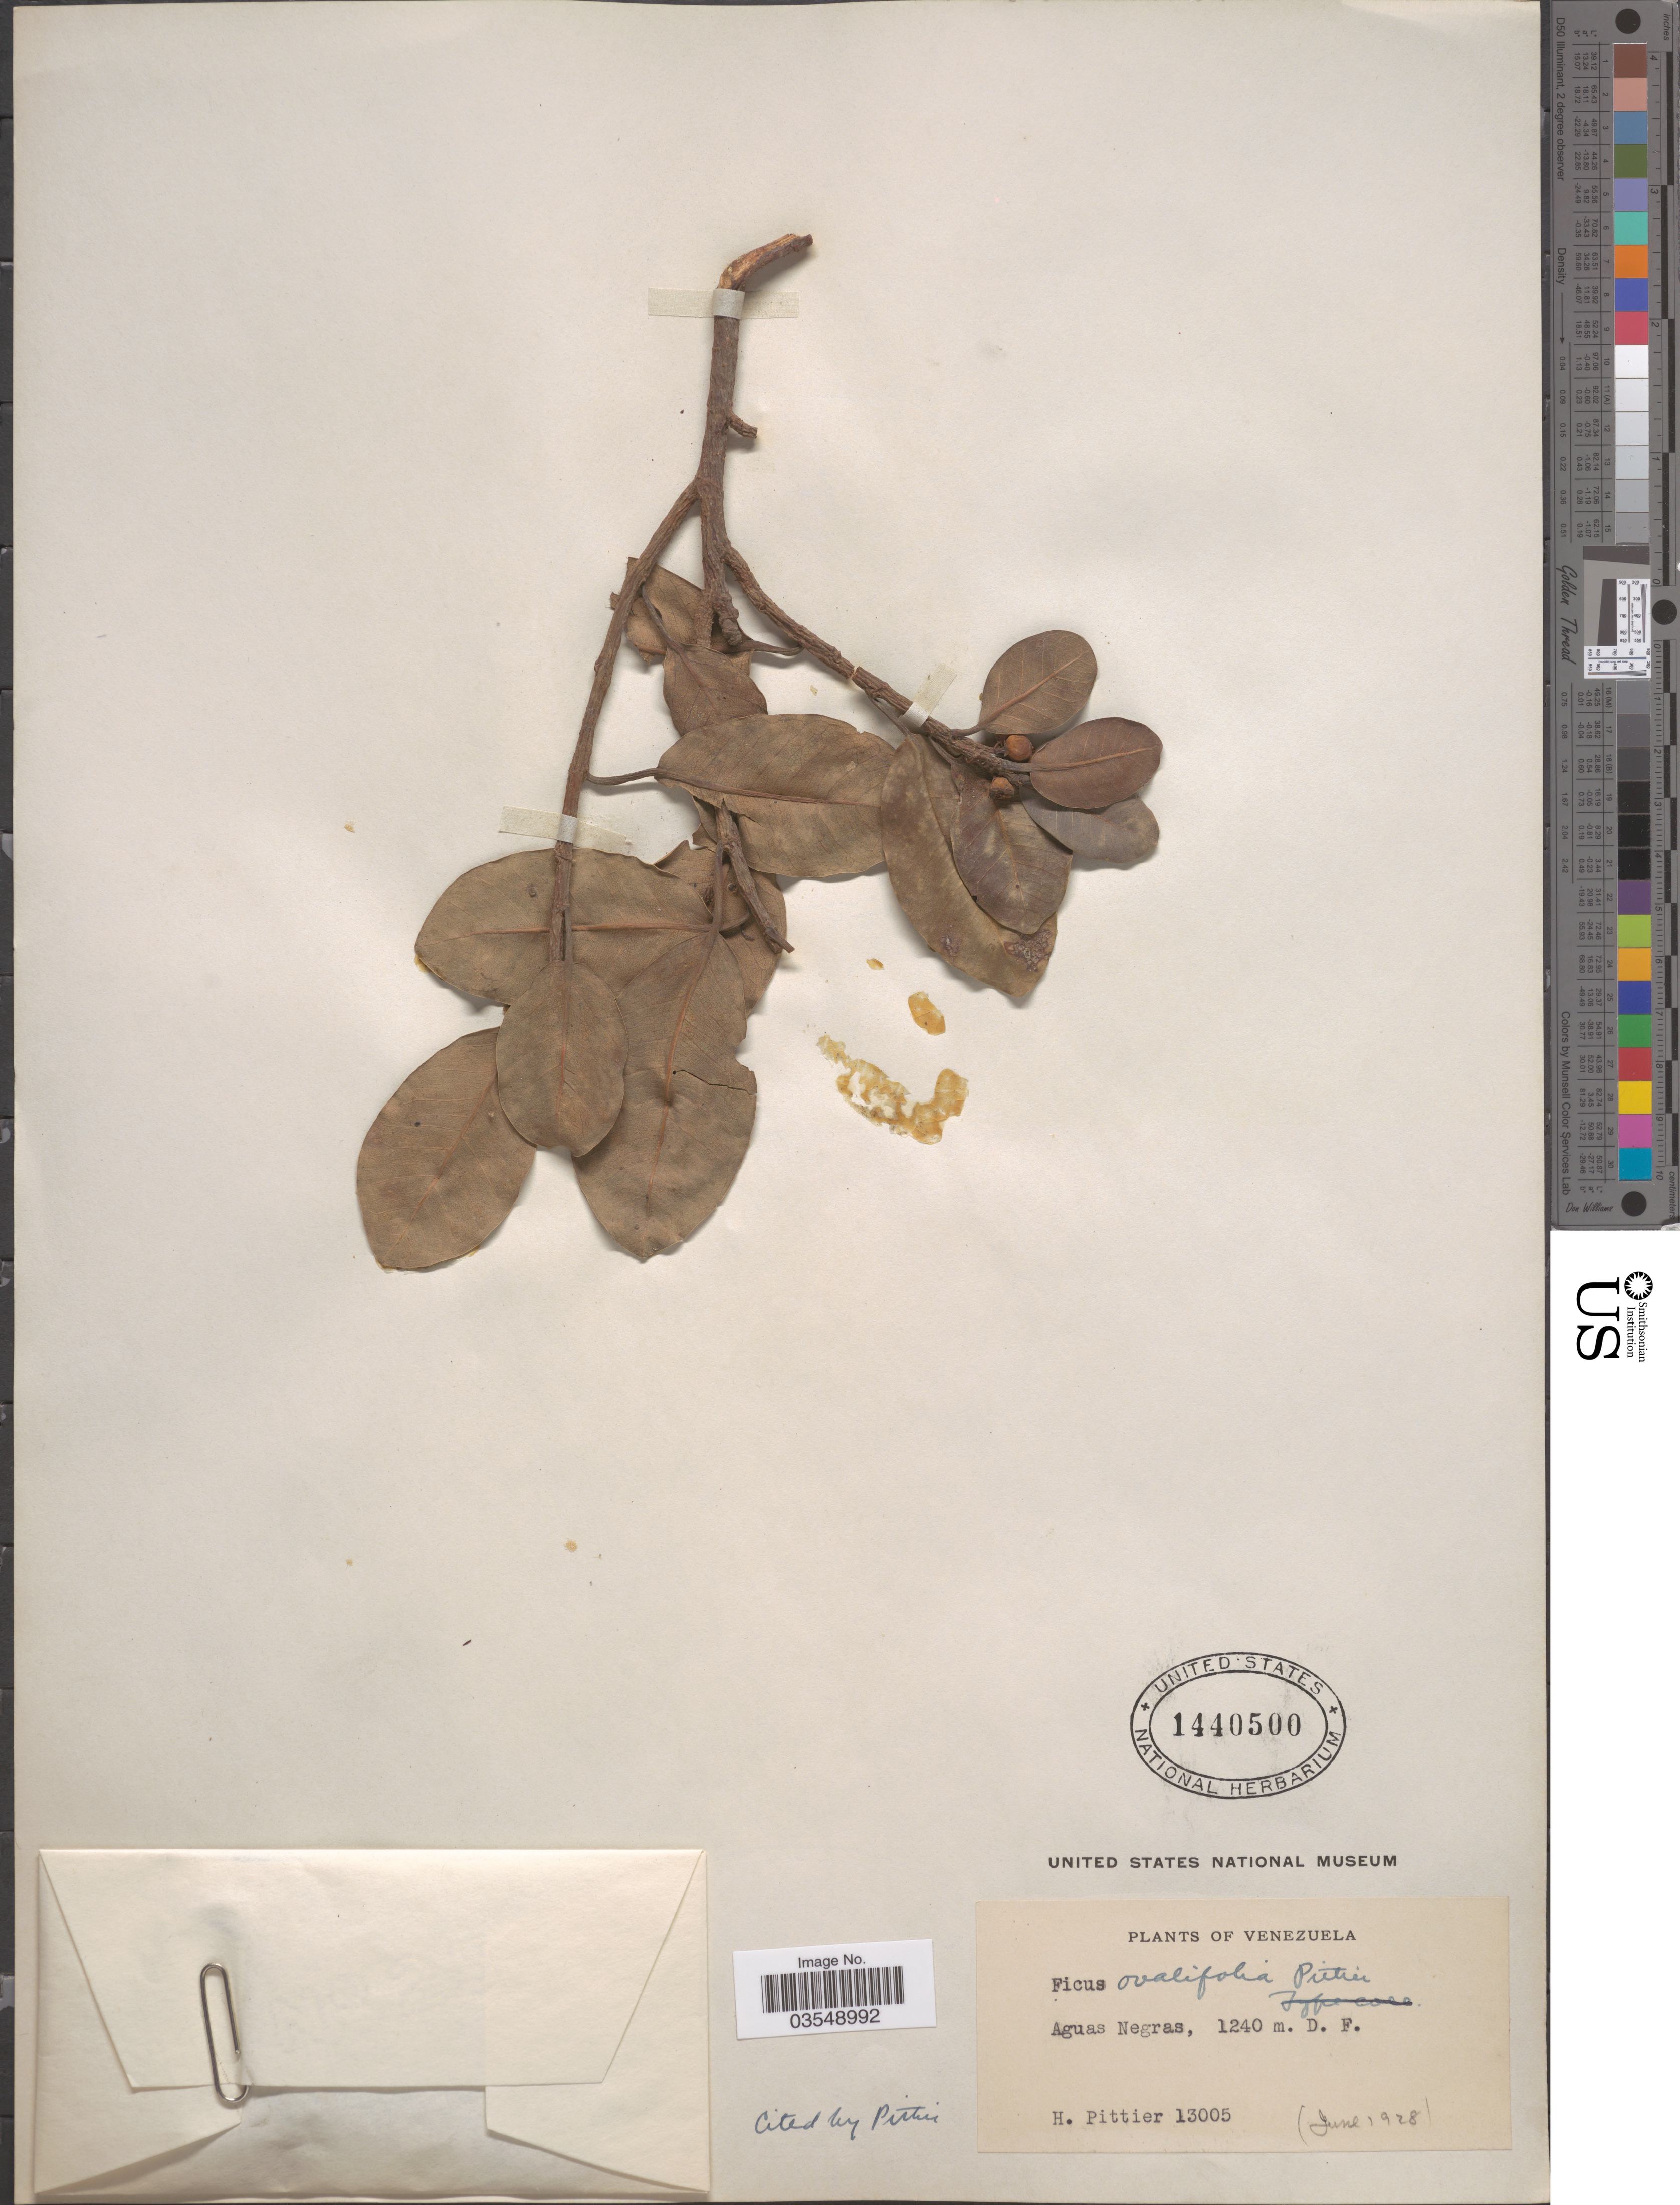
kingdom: Plantae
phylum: Tracheophyta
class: Magnoliopsida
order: Rosales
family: Moraceae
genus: Ficus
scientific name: Ficus ovalifolia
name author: Pittier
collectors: H. F. Pittier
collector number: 13005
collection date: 1928-06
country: Venezuela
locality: Aguas Negras, D.F.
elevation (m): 1240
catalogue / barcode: US 1440500